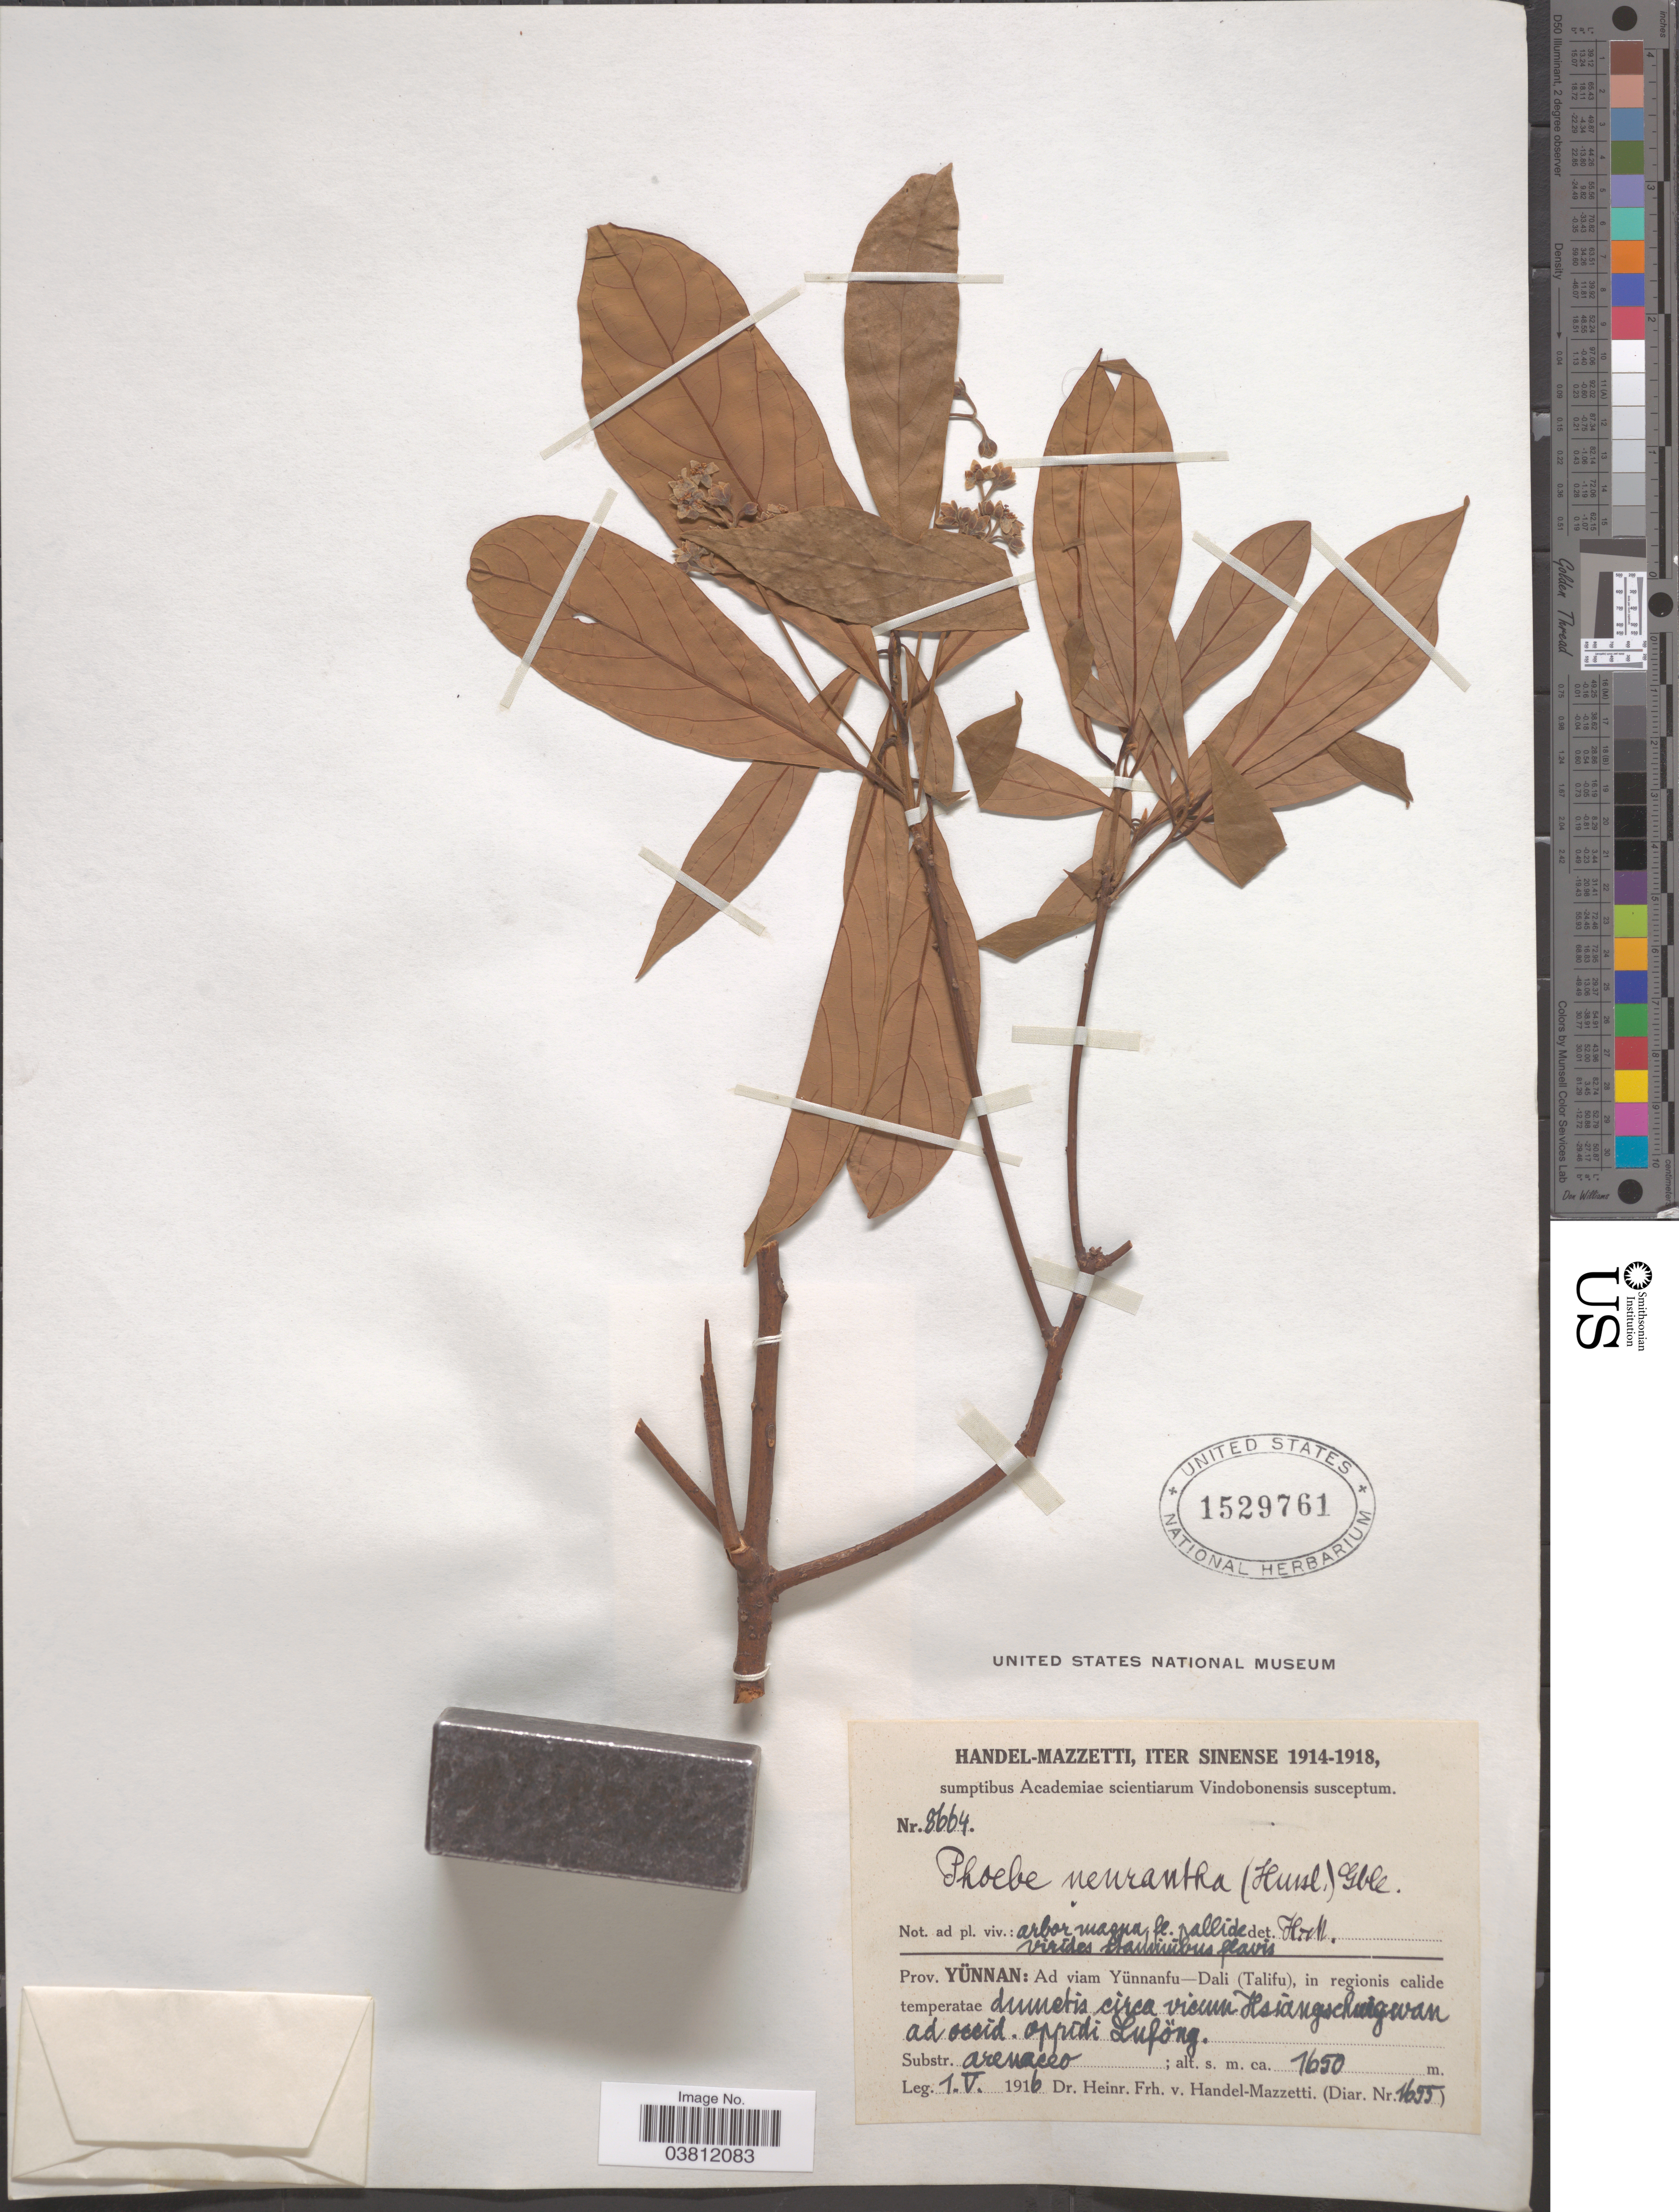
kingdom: Plantae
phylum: Tracheophyta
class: Magnoliopsida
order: Laurales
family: Lauraceae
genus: Phoebe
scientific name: Phoebe neurantha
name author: Gamble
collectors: H. Handel-Mazzetti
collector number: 1655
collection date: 1916-05-01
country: China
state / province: Yunnan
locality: Ad viam Yünnanfu-Dali (Talifu), in regionis calide temperatae dumetis circa vicum Hsiangschuigwan ad occid. oppidi Luföng.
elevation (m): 1650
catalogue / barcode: US 1529761